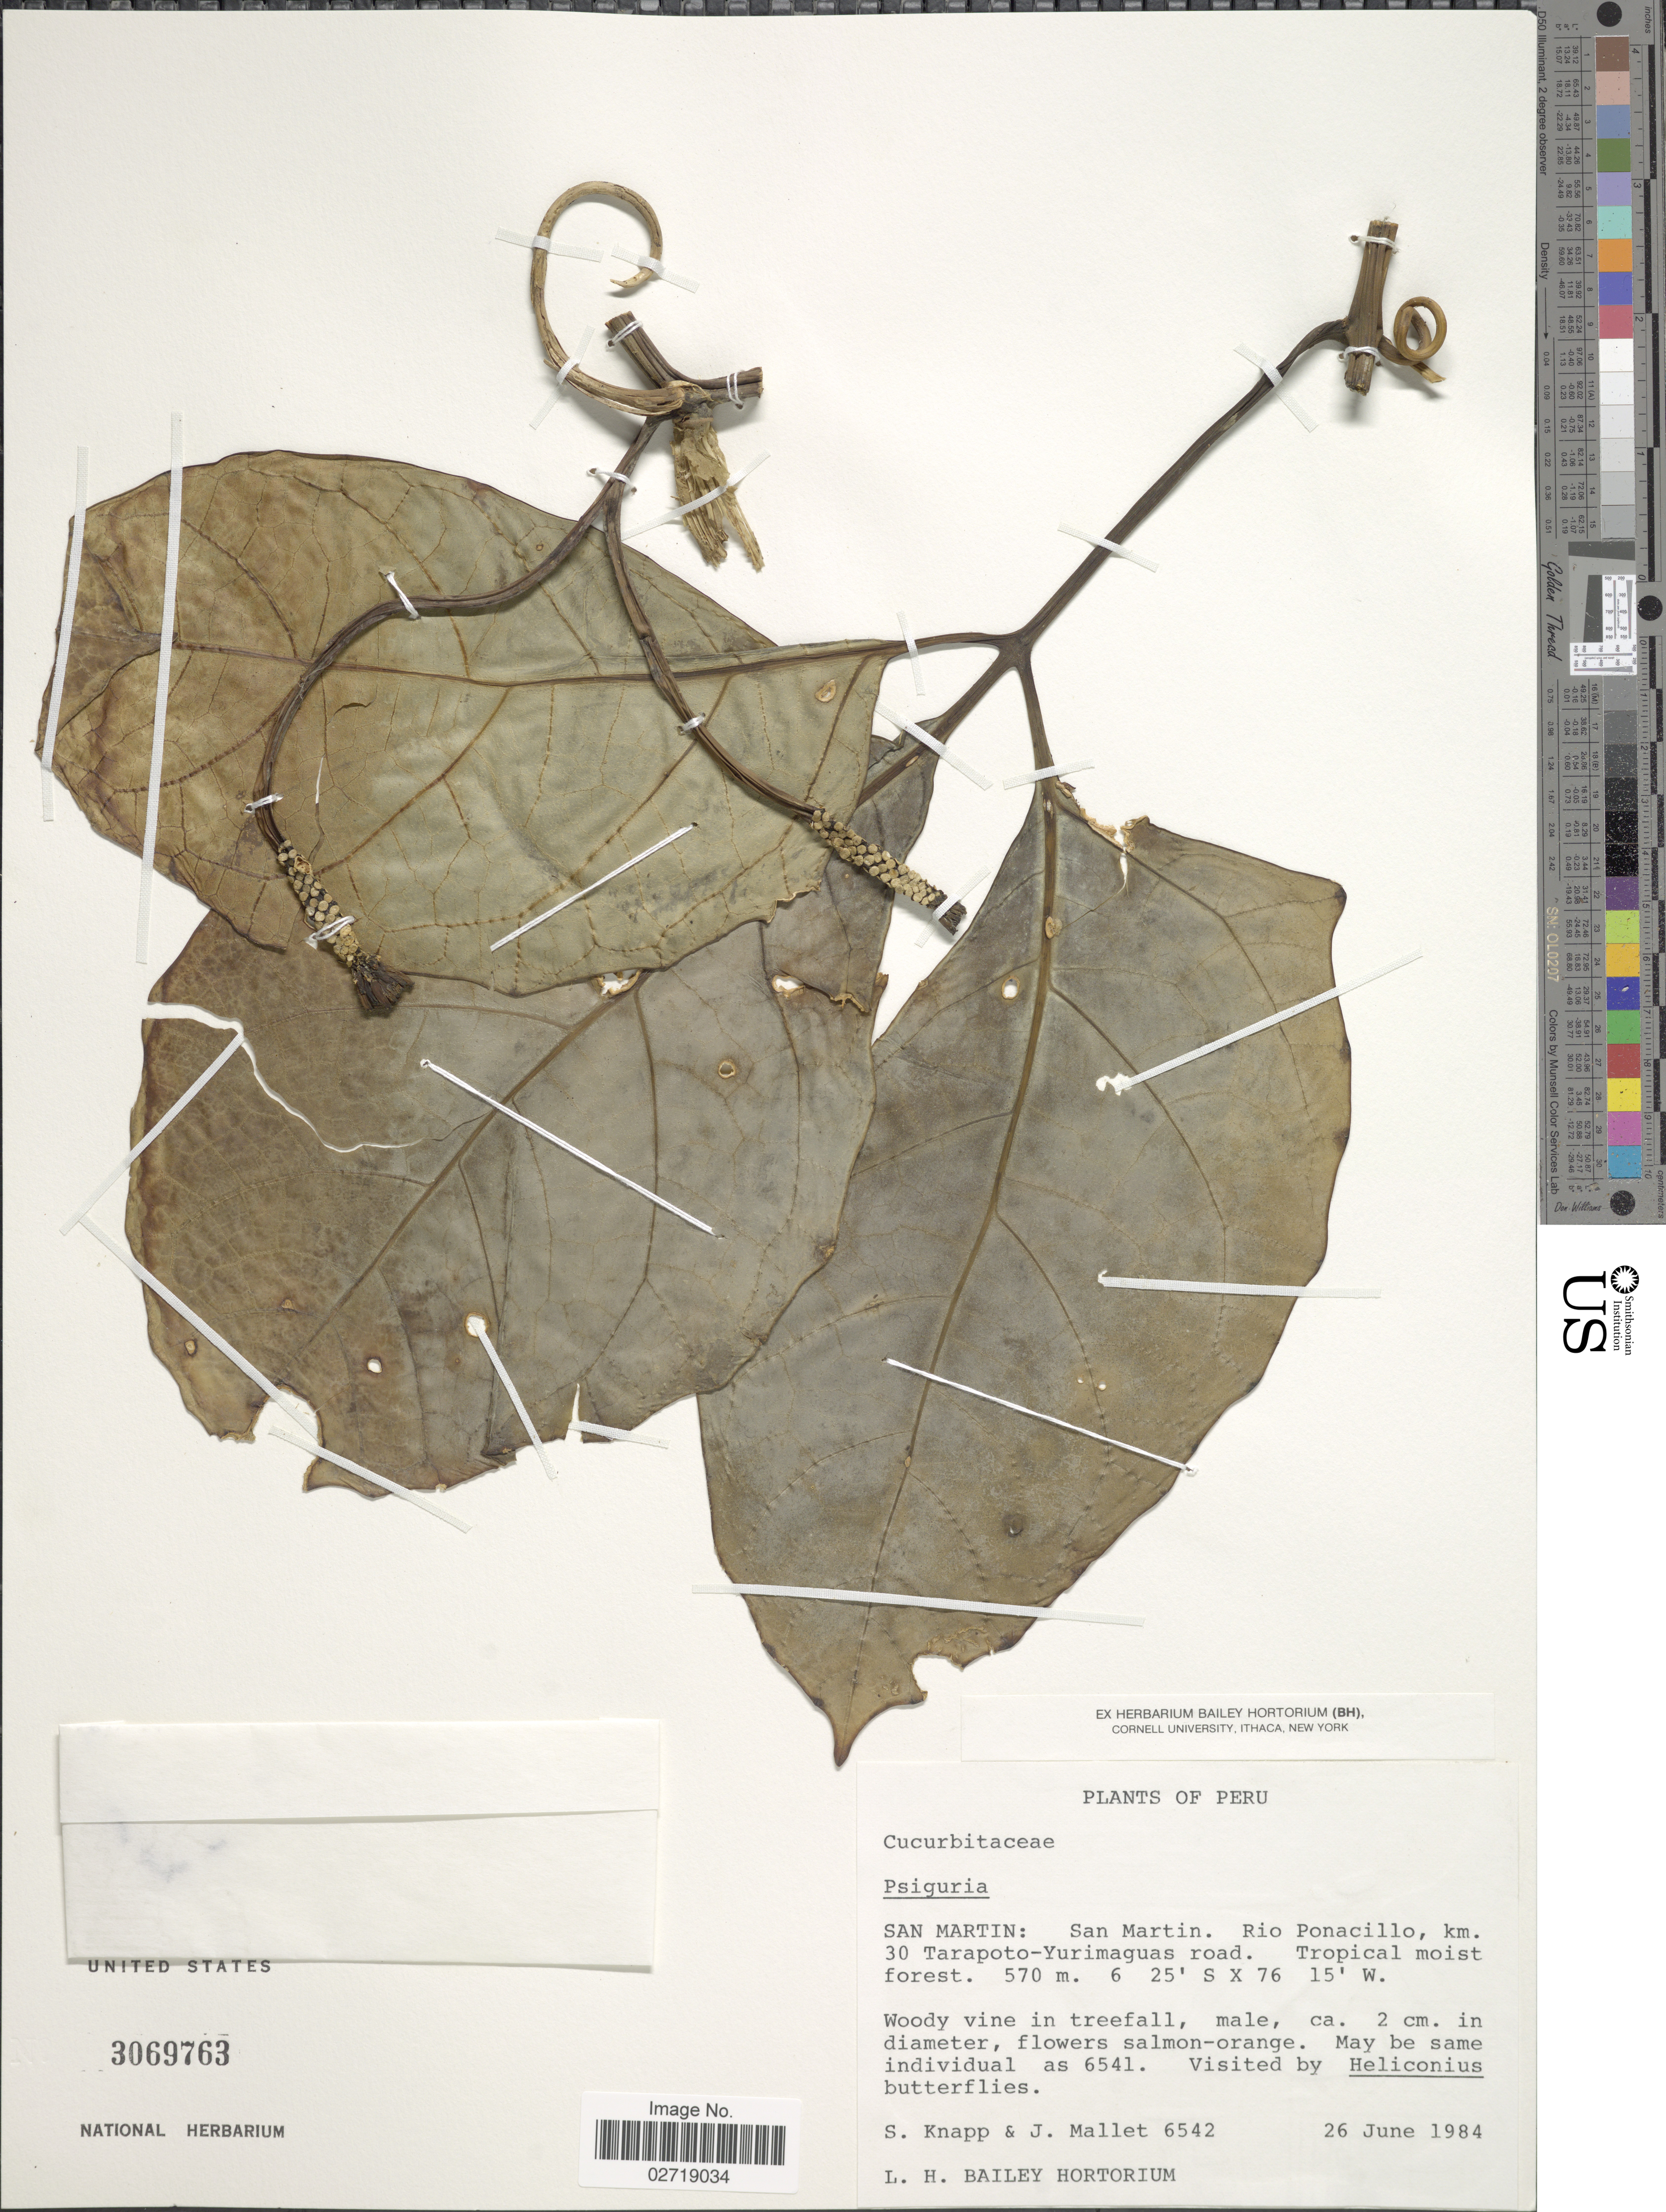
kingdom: Plantae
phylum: Tracheophyta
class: Magnoliopsida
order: Cucurbitales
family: Cucurbitaceae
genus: Psiguria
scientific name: Psiguria sp.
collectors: S. Knapp & J. Mallet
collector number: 6542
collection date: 1984-06-26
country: Peru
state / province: San Martín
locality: San Martin. Rio Ponacillo, km. 30 Tarapoto-Yurimaguas road.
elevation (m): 570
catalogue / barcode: US 3069763